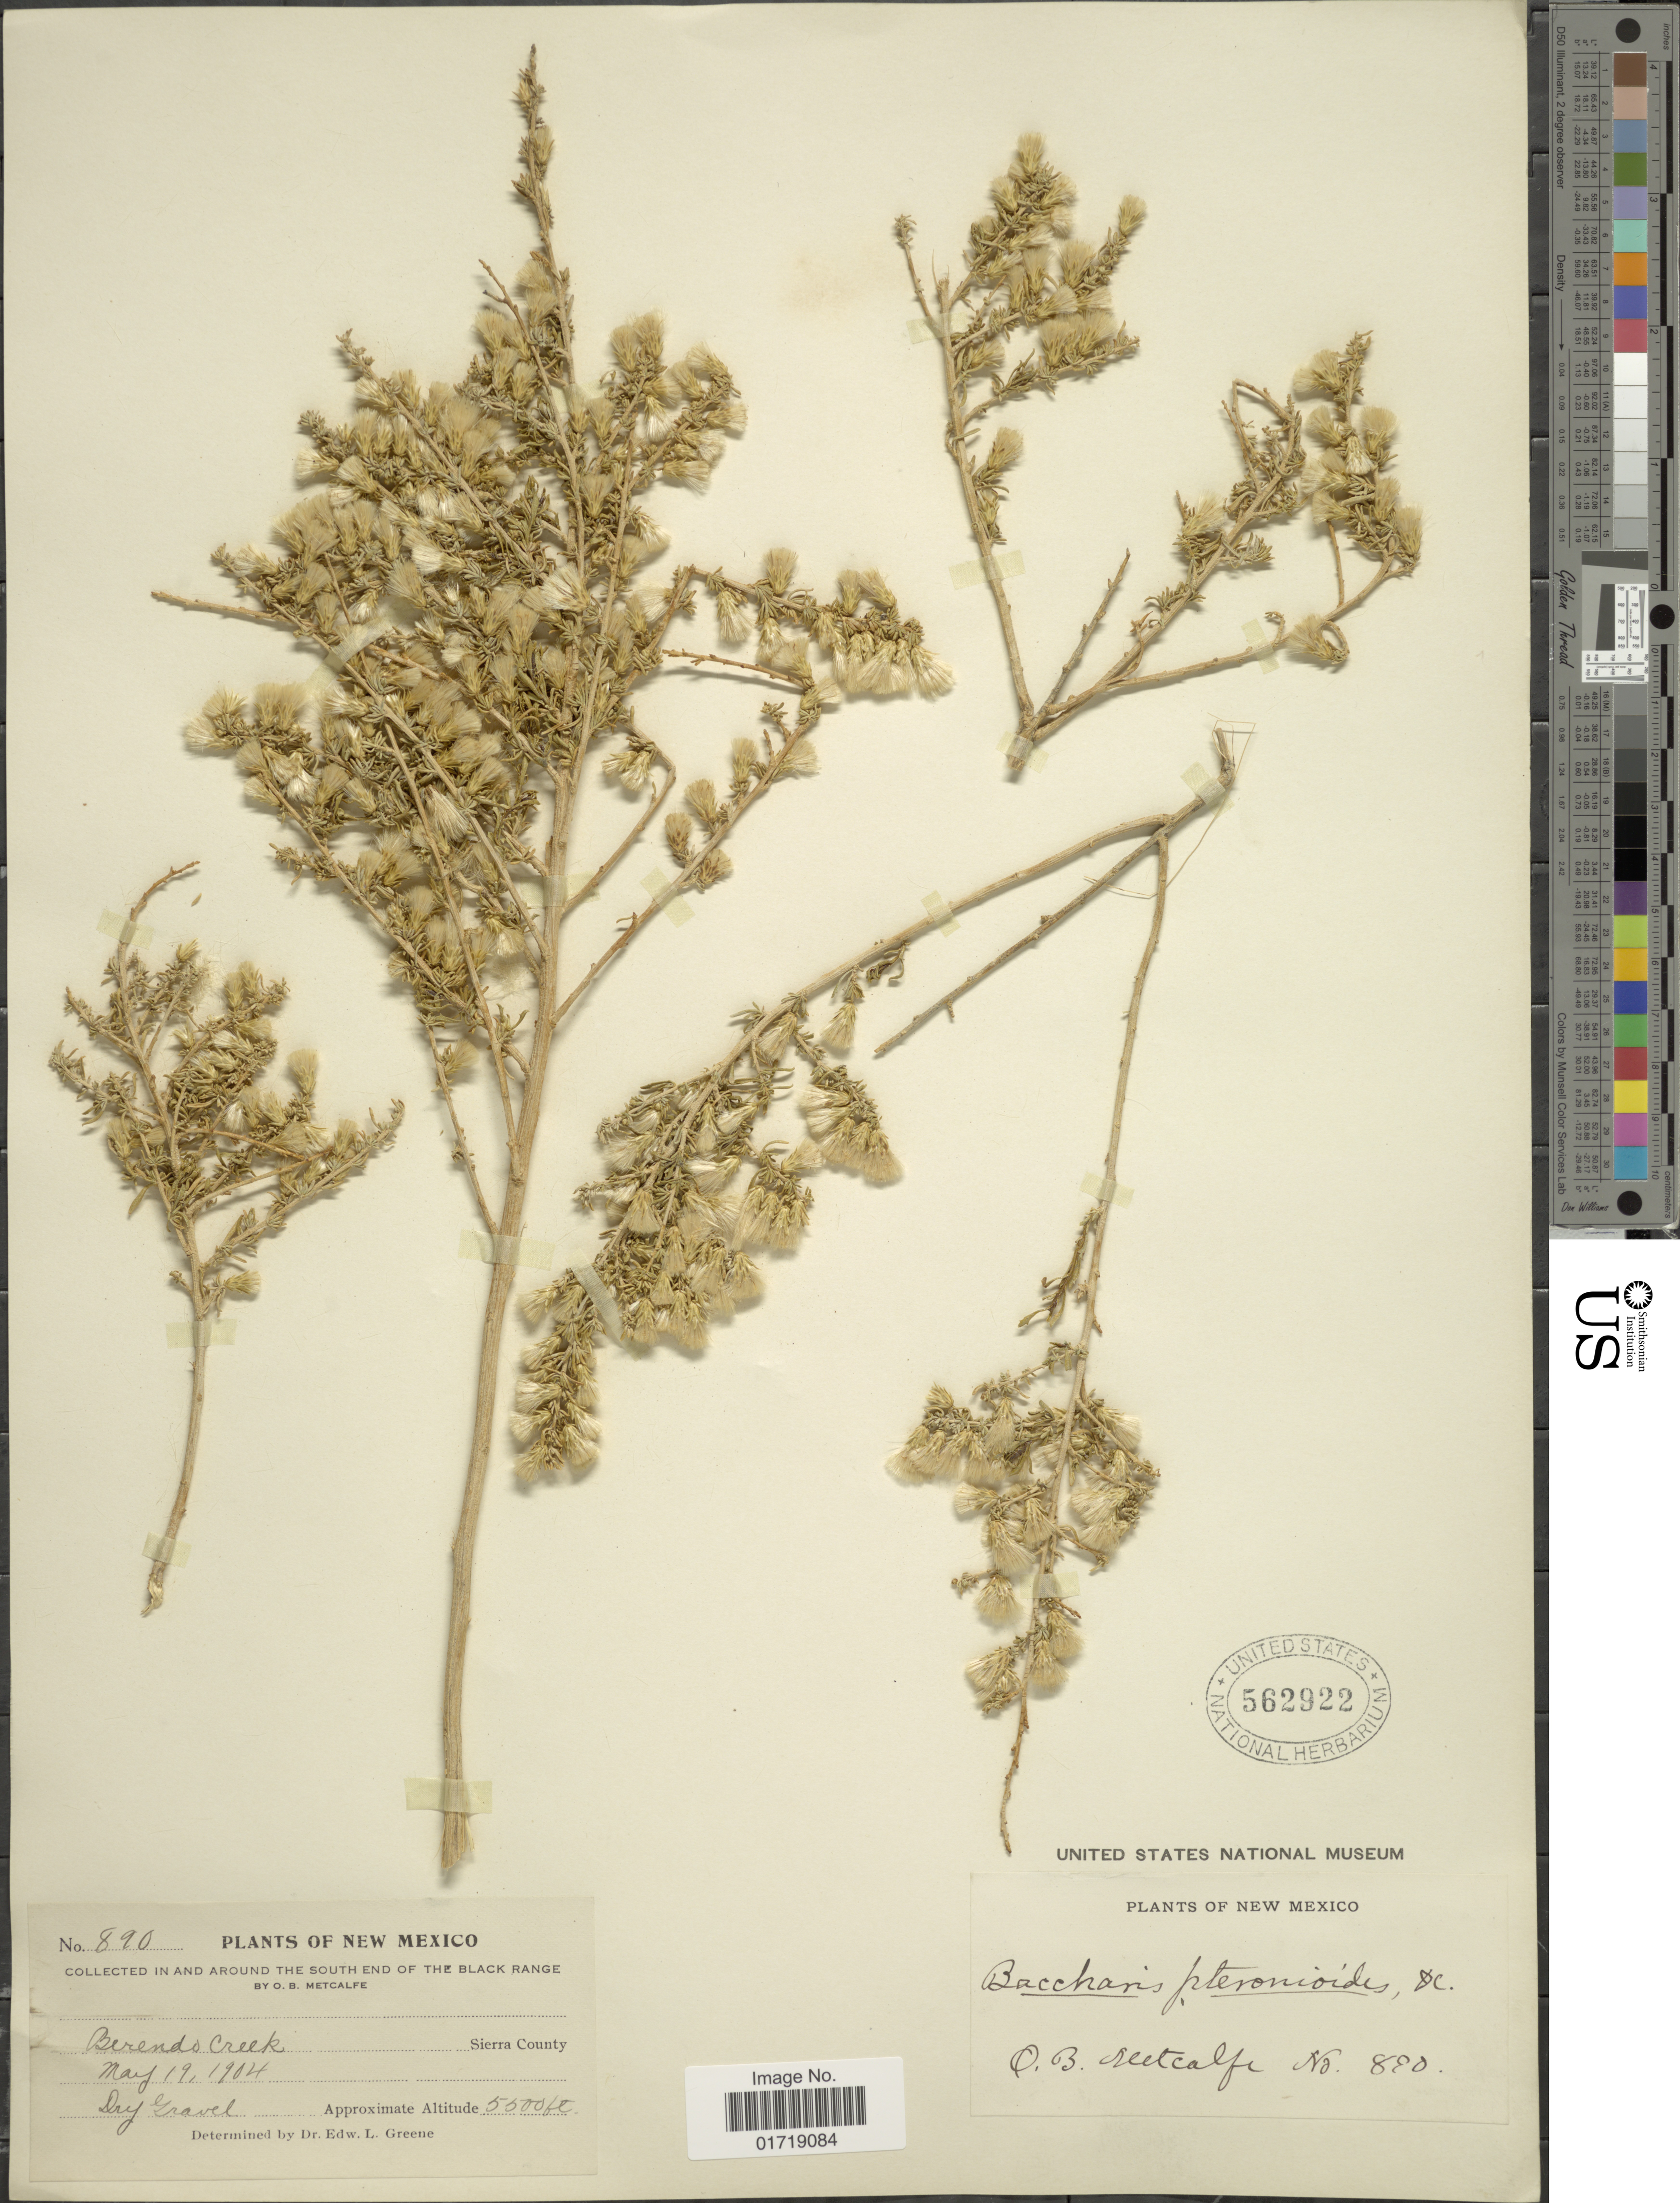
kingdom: Plantae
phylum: Tracheophyta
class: Magnoliopsida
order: Asterales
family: Asteraceae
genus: Baccharis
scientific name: Baccharis pteronioides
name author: DC.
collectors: O. B. Metcalfe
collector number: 890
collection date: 1904-05-19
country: United States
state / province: New Mexico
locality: Berends Creek, Sierra County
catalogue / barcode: US 562922